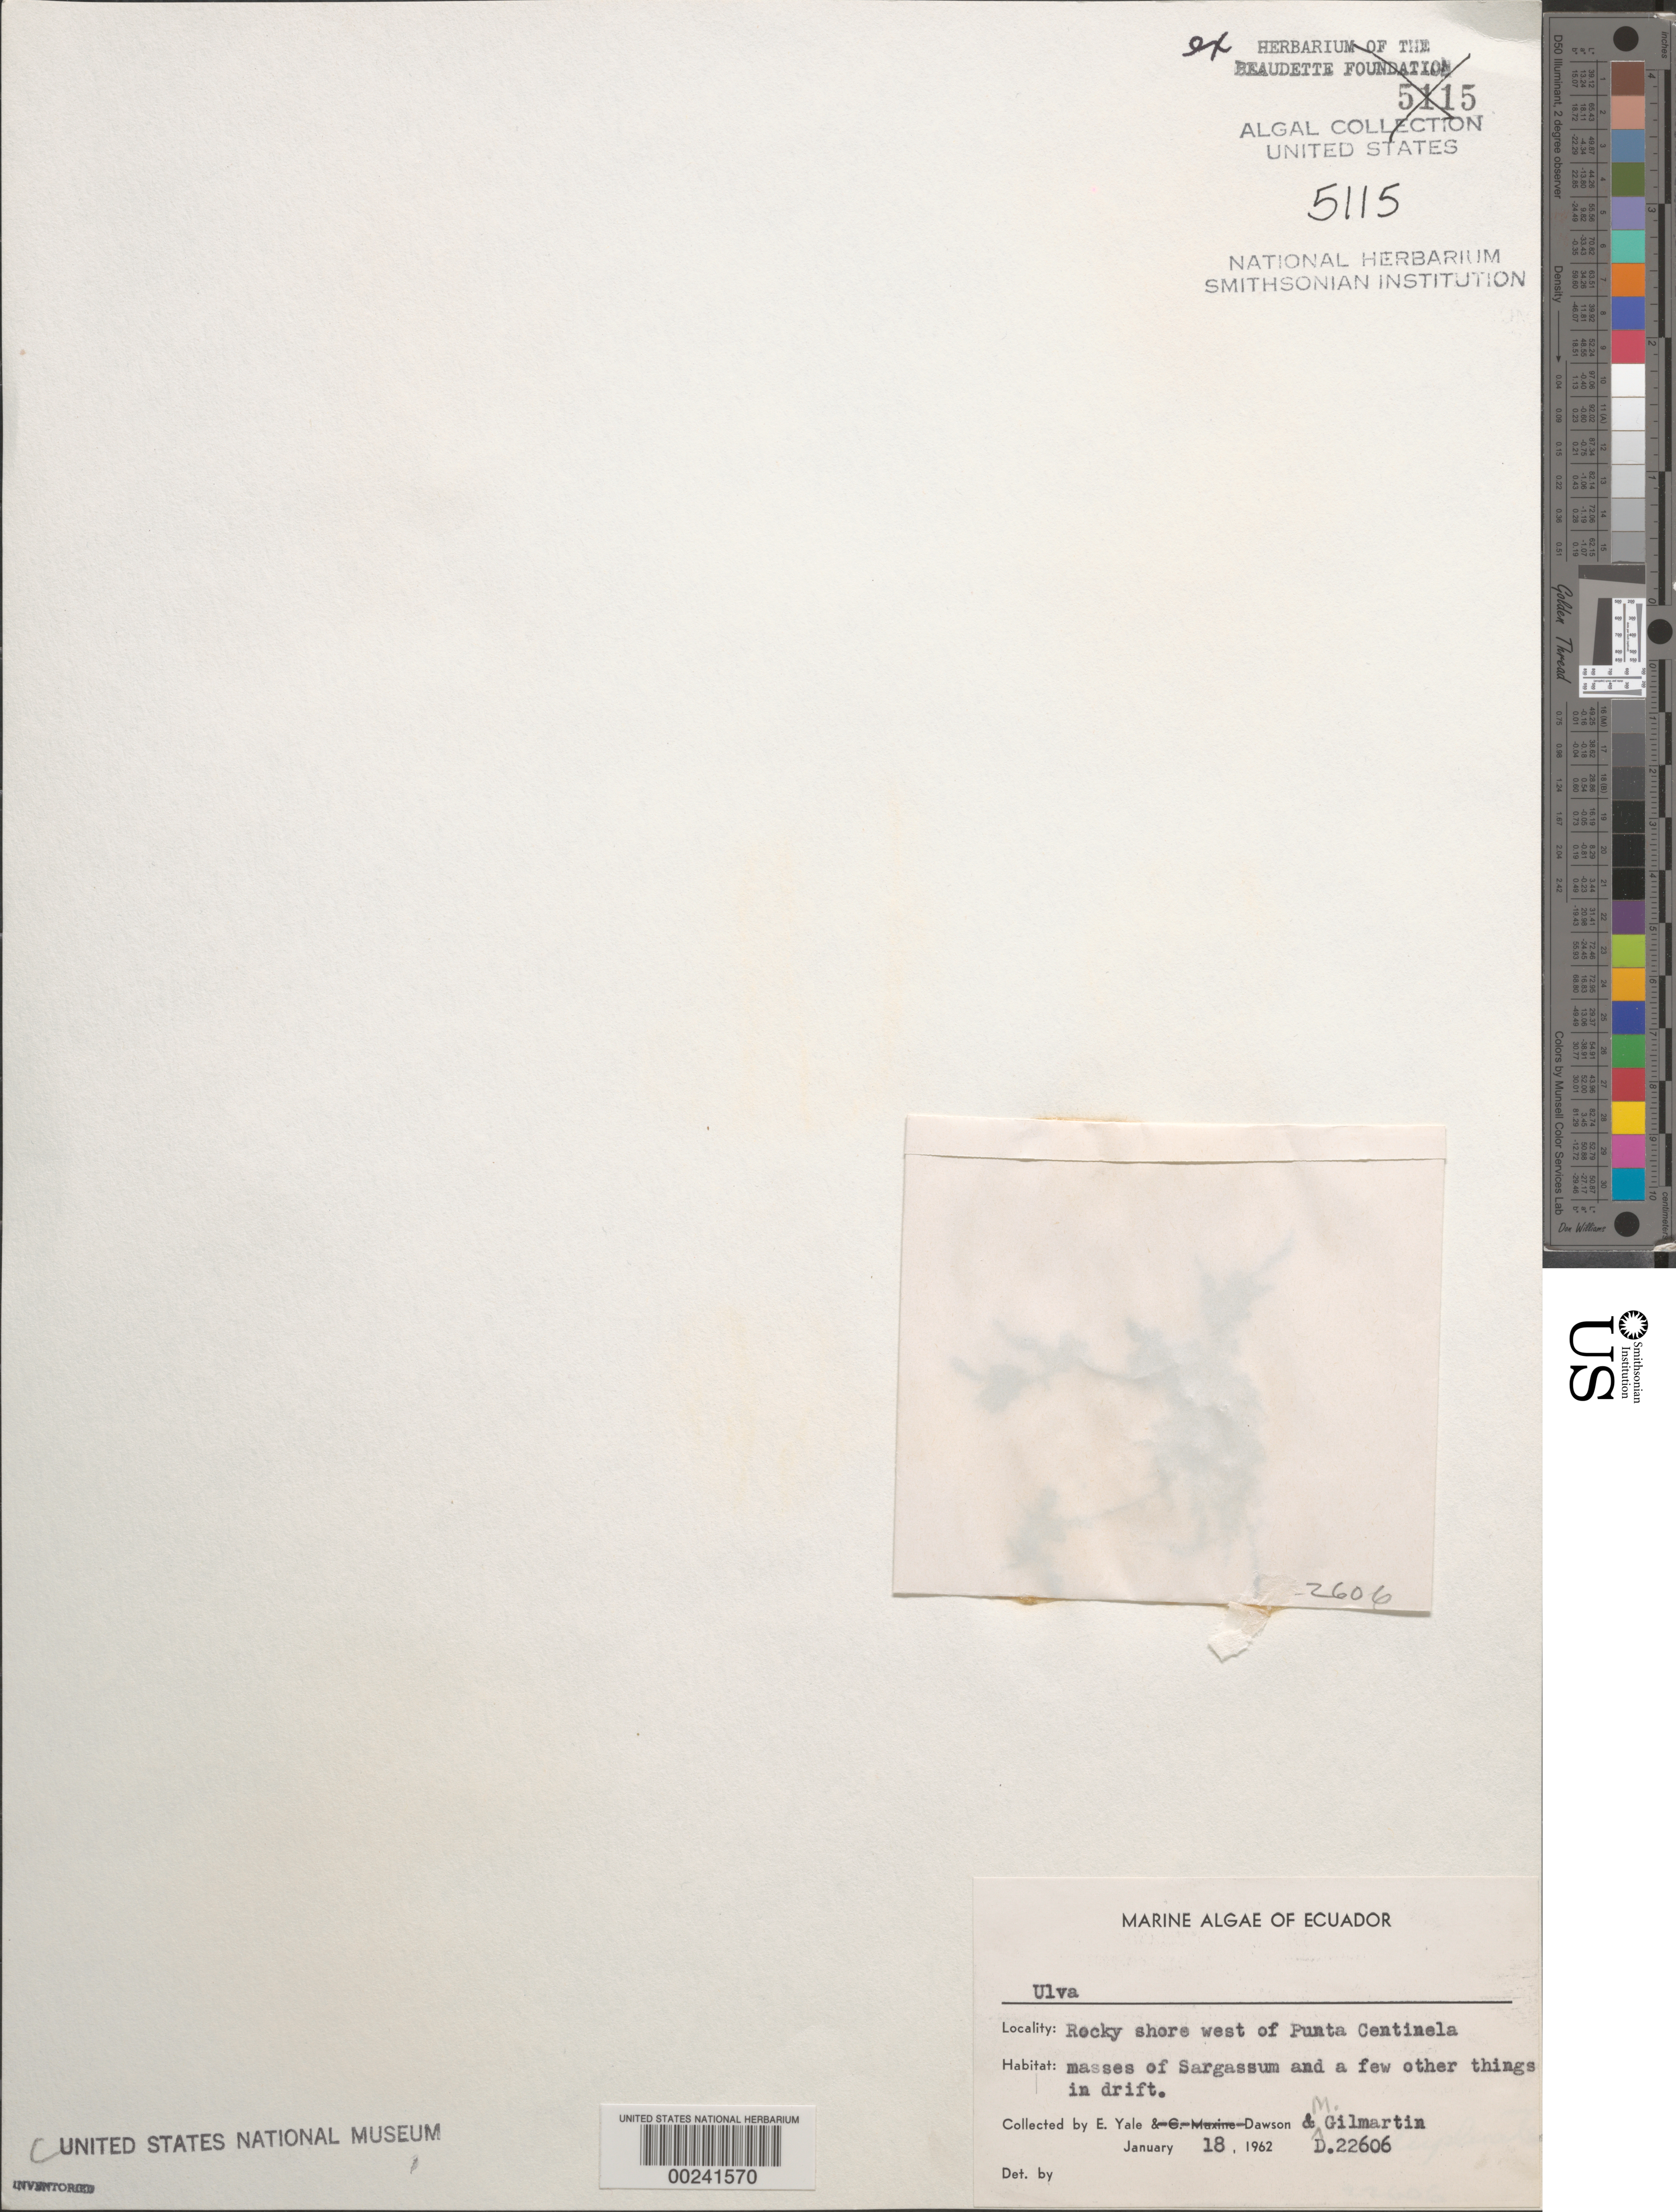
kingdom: Plantae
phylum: Chlorophyta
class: Ulvophyceae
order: Ulvales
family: Ulvaceae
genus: Ulva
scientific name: Ulva sp.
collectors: E. Y. Dawson & M. Gilmartin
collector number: EYD 22606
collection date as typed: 18 Jan 1962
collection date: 1962-01-18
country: Ecuador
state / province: Guayas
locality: West of Punta Centinela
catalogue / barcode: US 5115